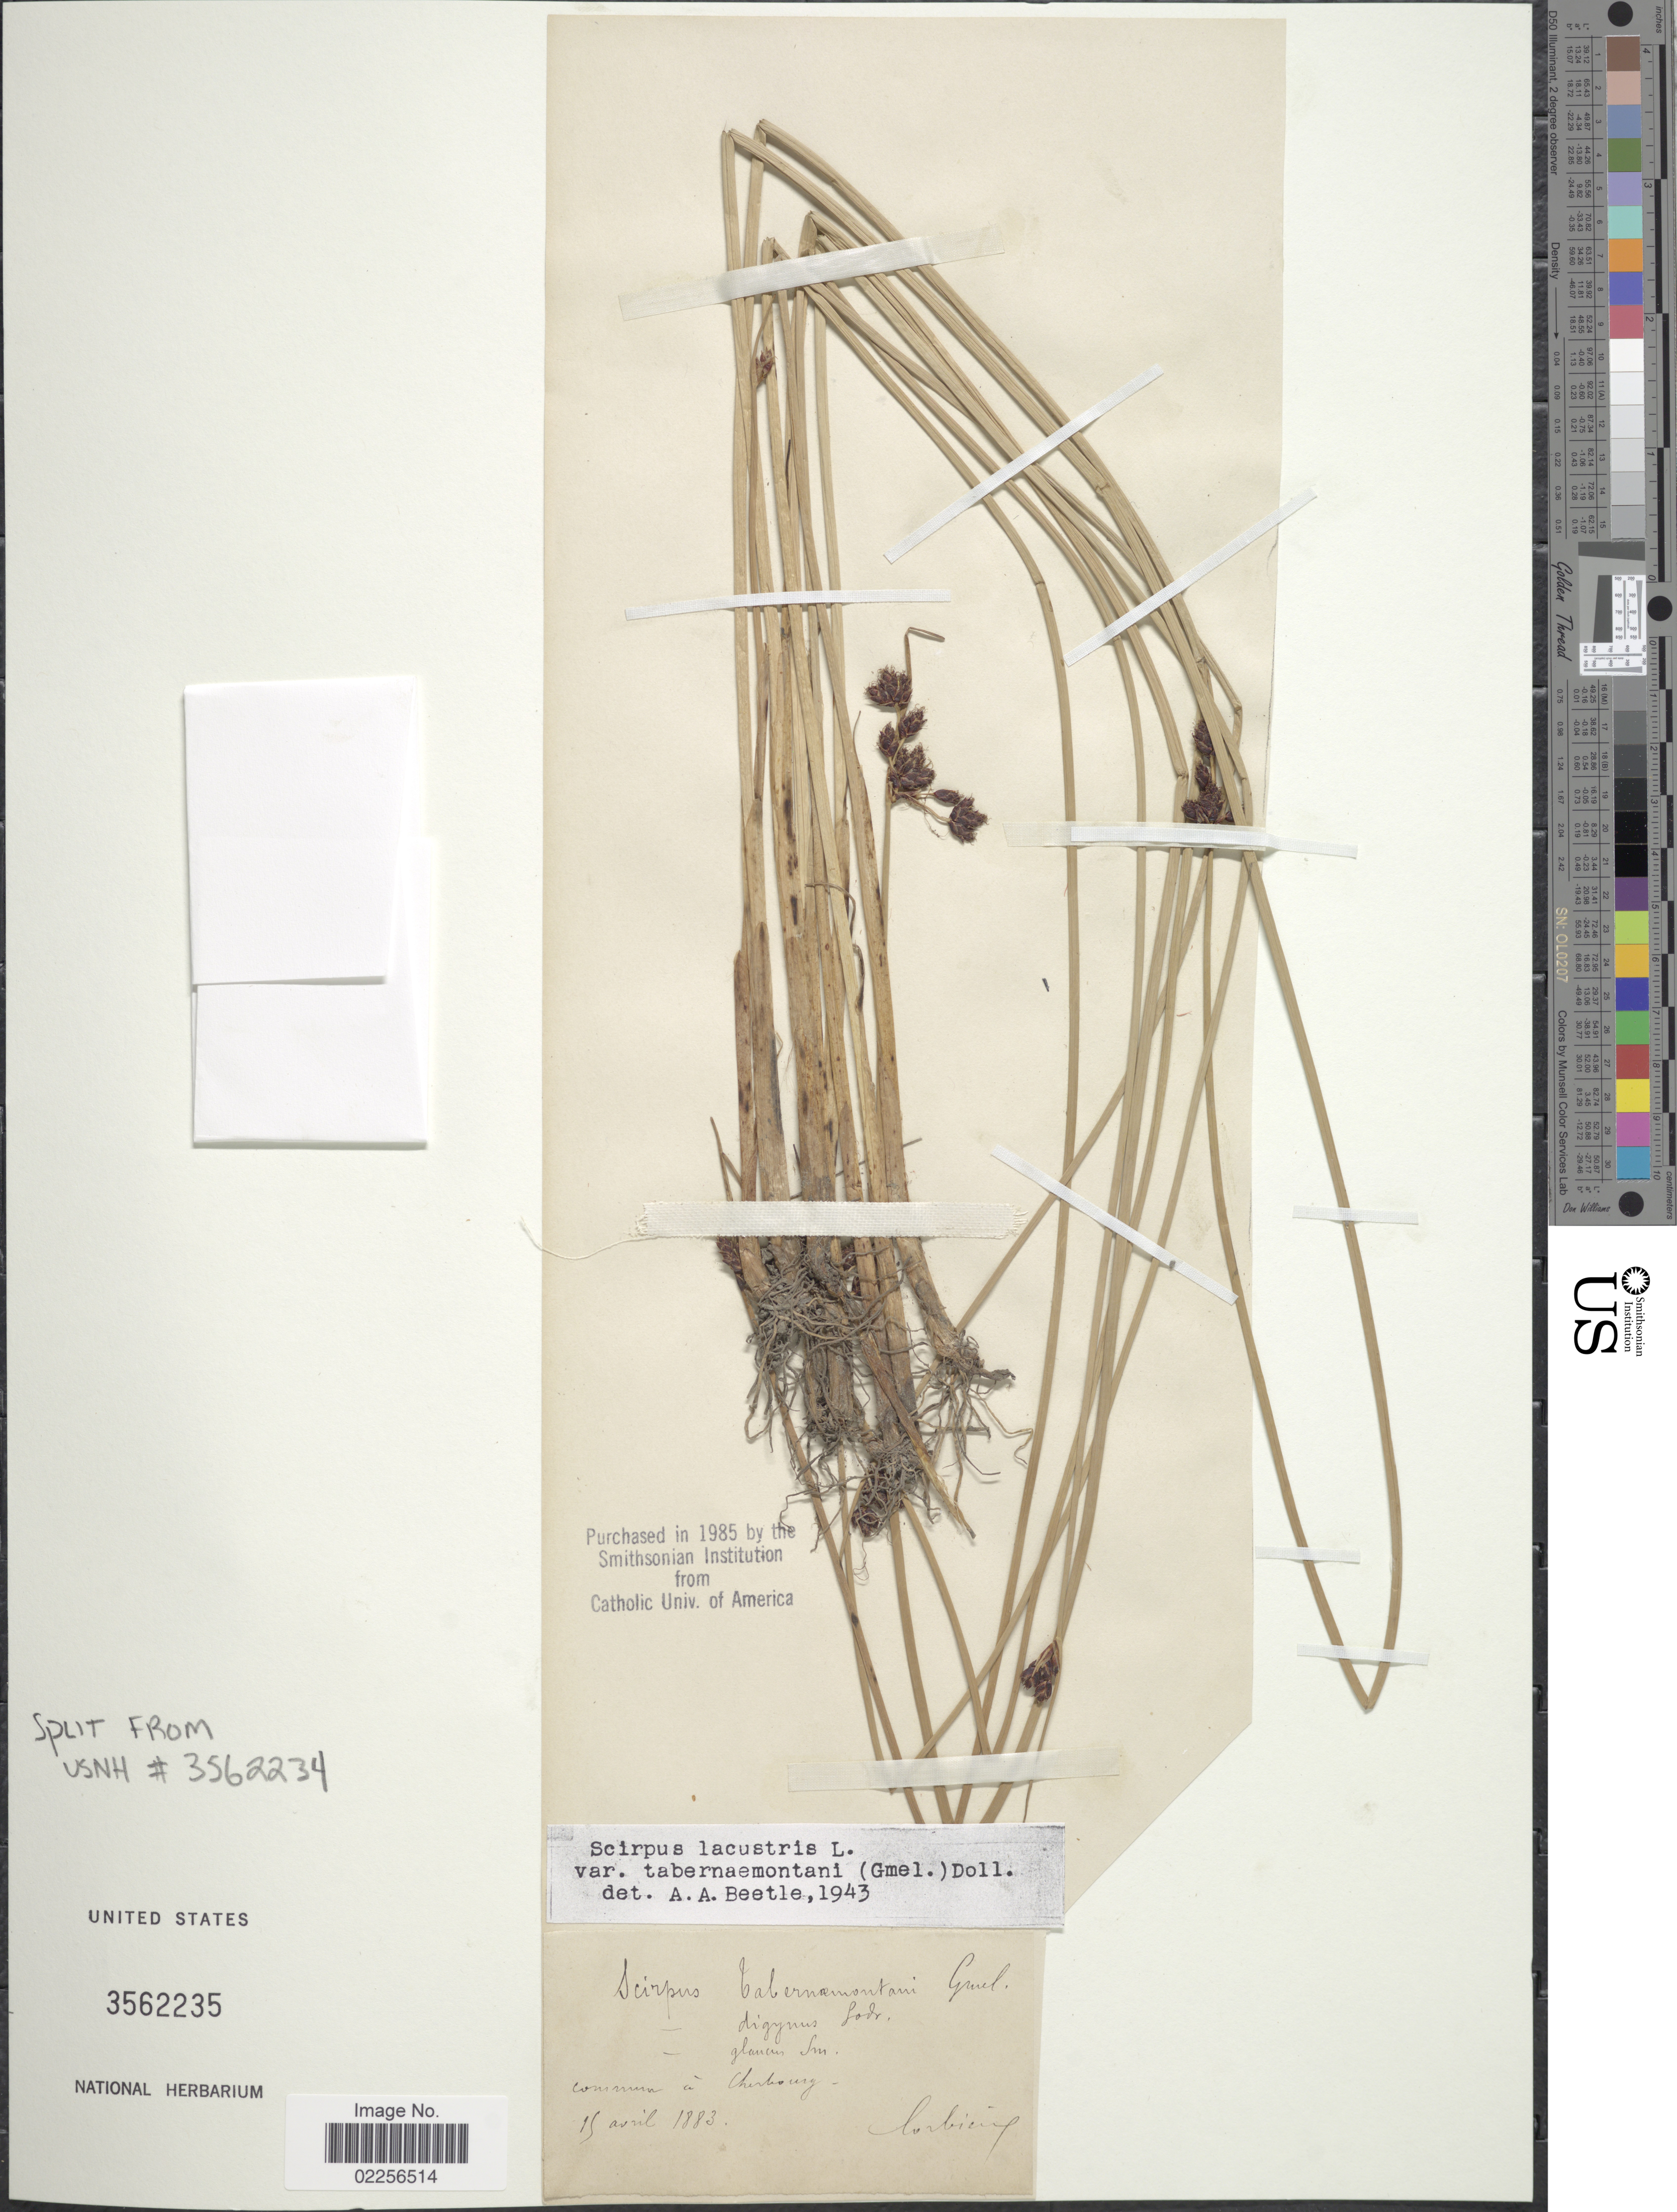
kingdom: Plantae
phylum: Tracheophyta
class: Liliopsida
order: Poales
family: Cyperaceae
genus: Schoenoplectus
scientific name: Schoenoplectus tabernaemontani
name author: (C.C. Gmel.) Palla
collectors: Corbiere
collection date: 1883-04-15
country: France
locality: Cherbourg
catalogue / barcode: US 3562235